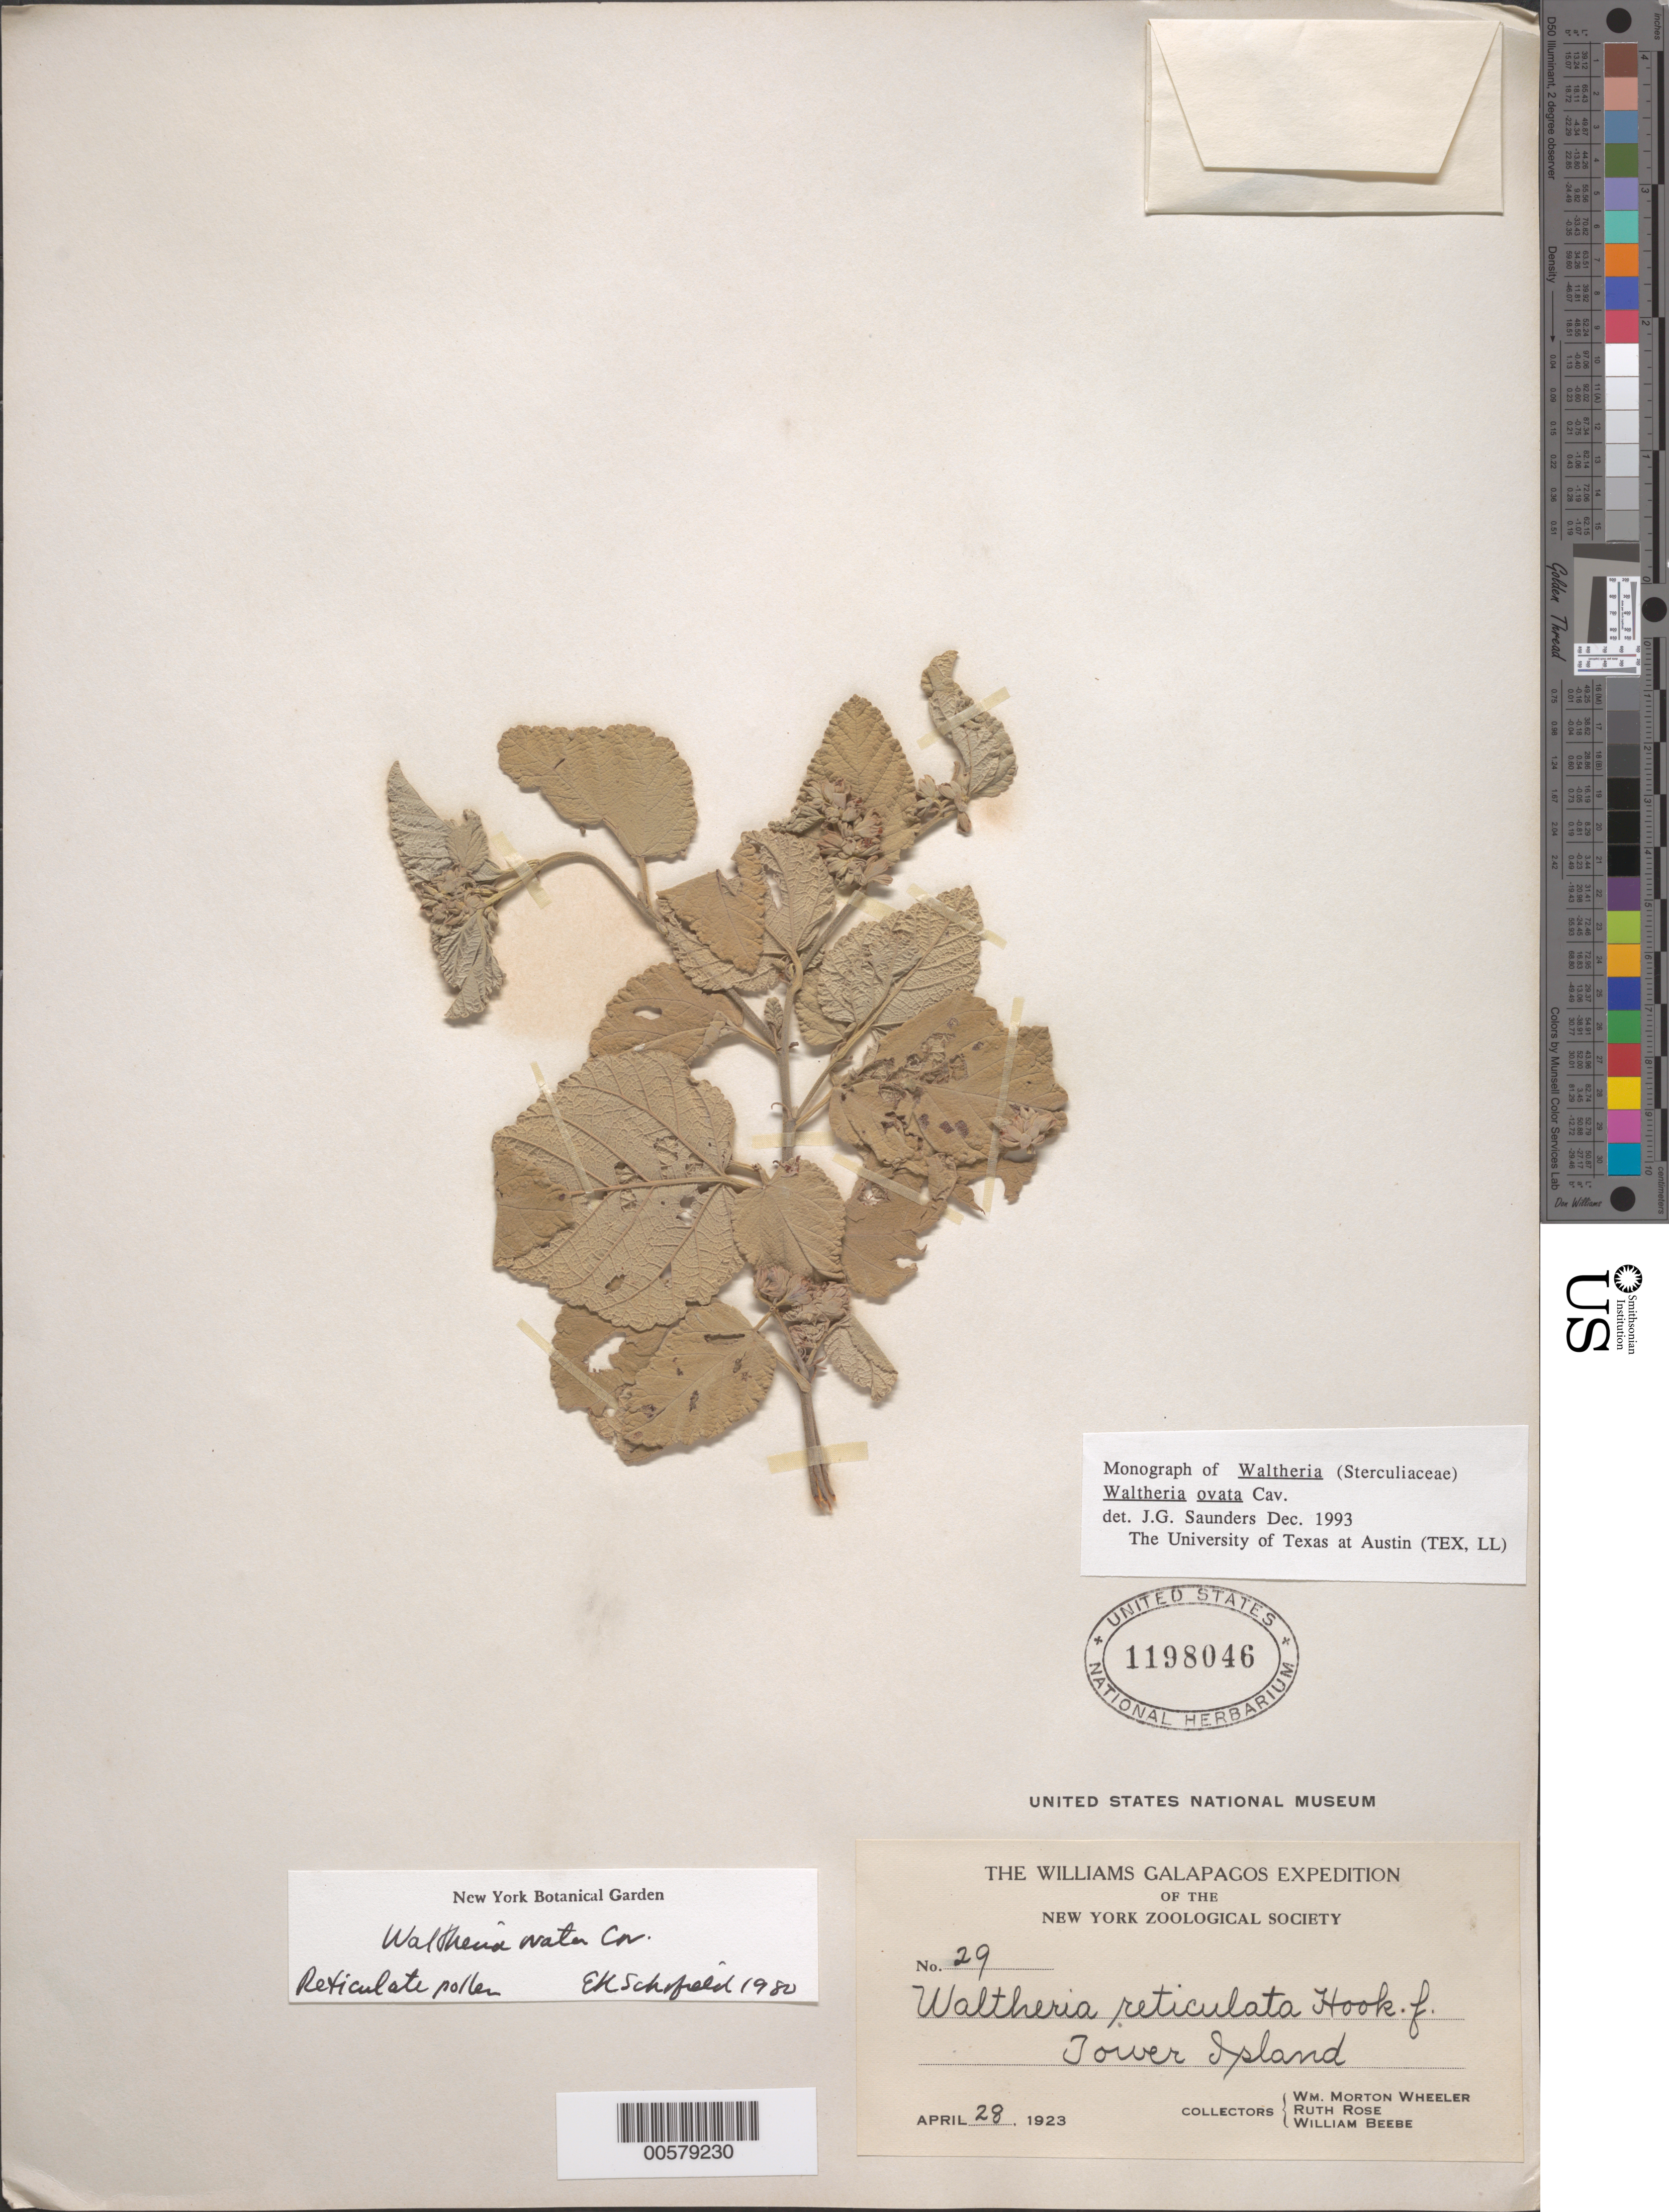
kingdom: Plantae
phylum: Tracheophyta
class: Magnoliopsida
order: Malvales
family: Malvaceae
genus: Waltheria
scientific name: Waltheria ovata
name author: Cav.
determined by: Saunders, J. G.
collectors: W. Wheeler, R. Rose & W. Beebe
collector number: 29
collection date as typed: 28 Apr 1923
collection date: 1923-04-28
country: Ecuador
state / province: Colón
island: Tower [Genovesa]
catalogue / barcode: US 1198046